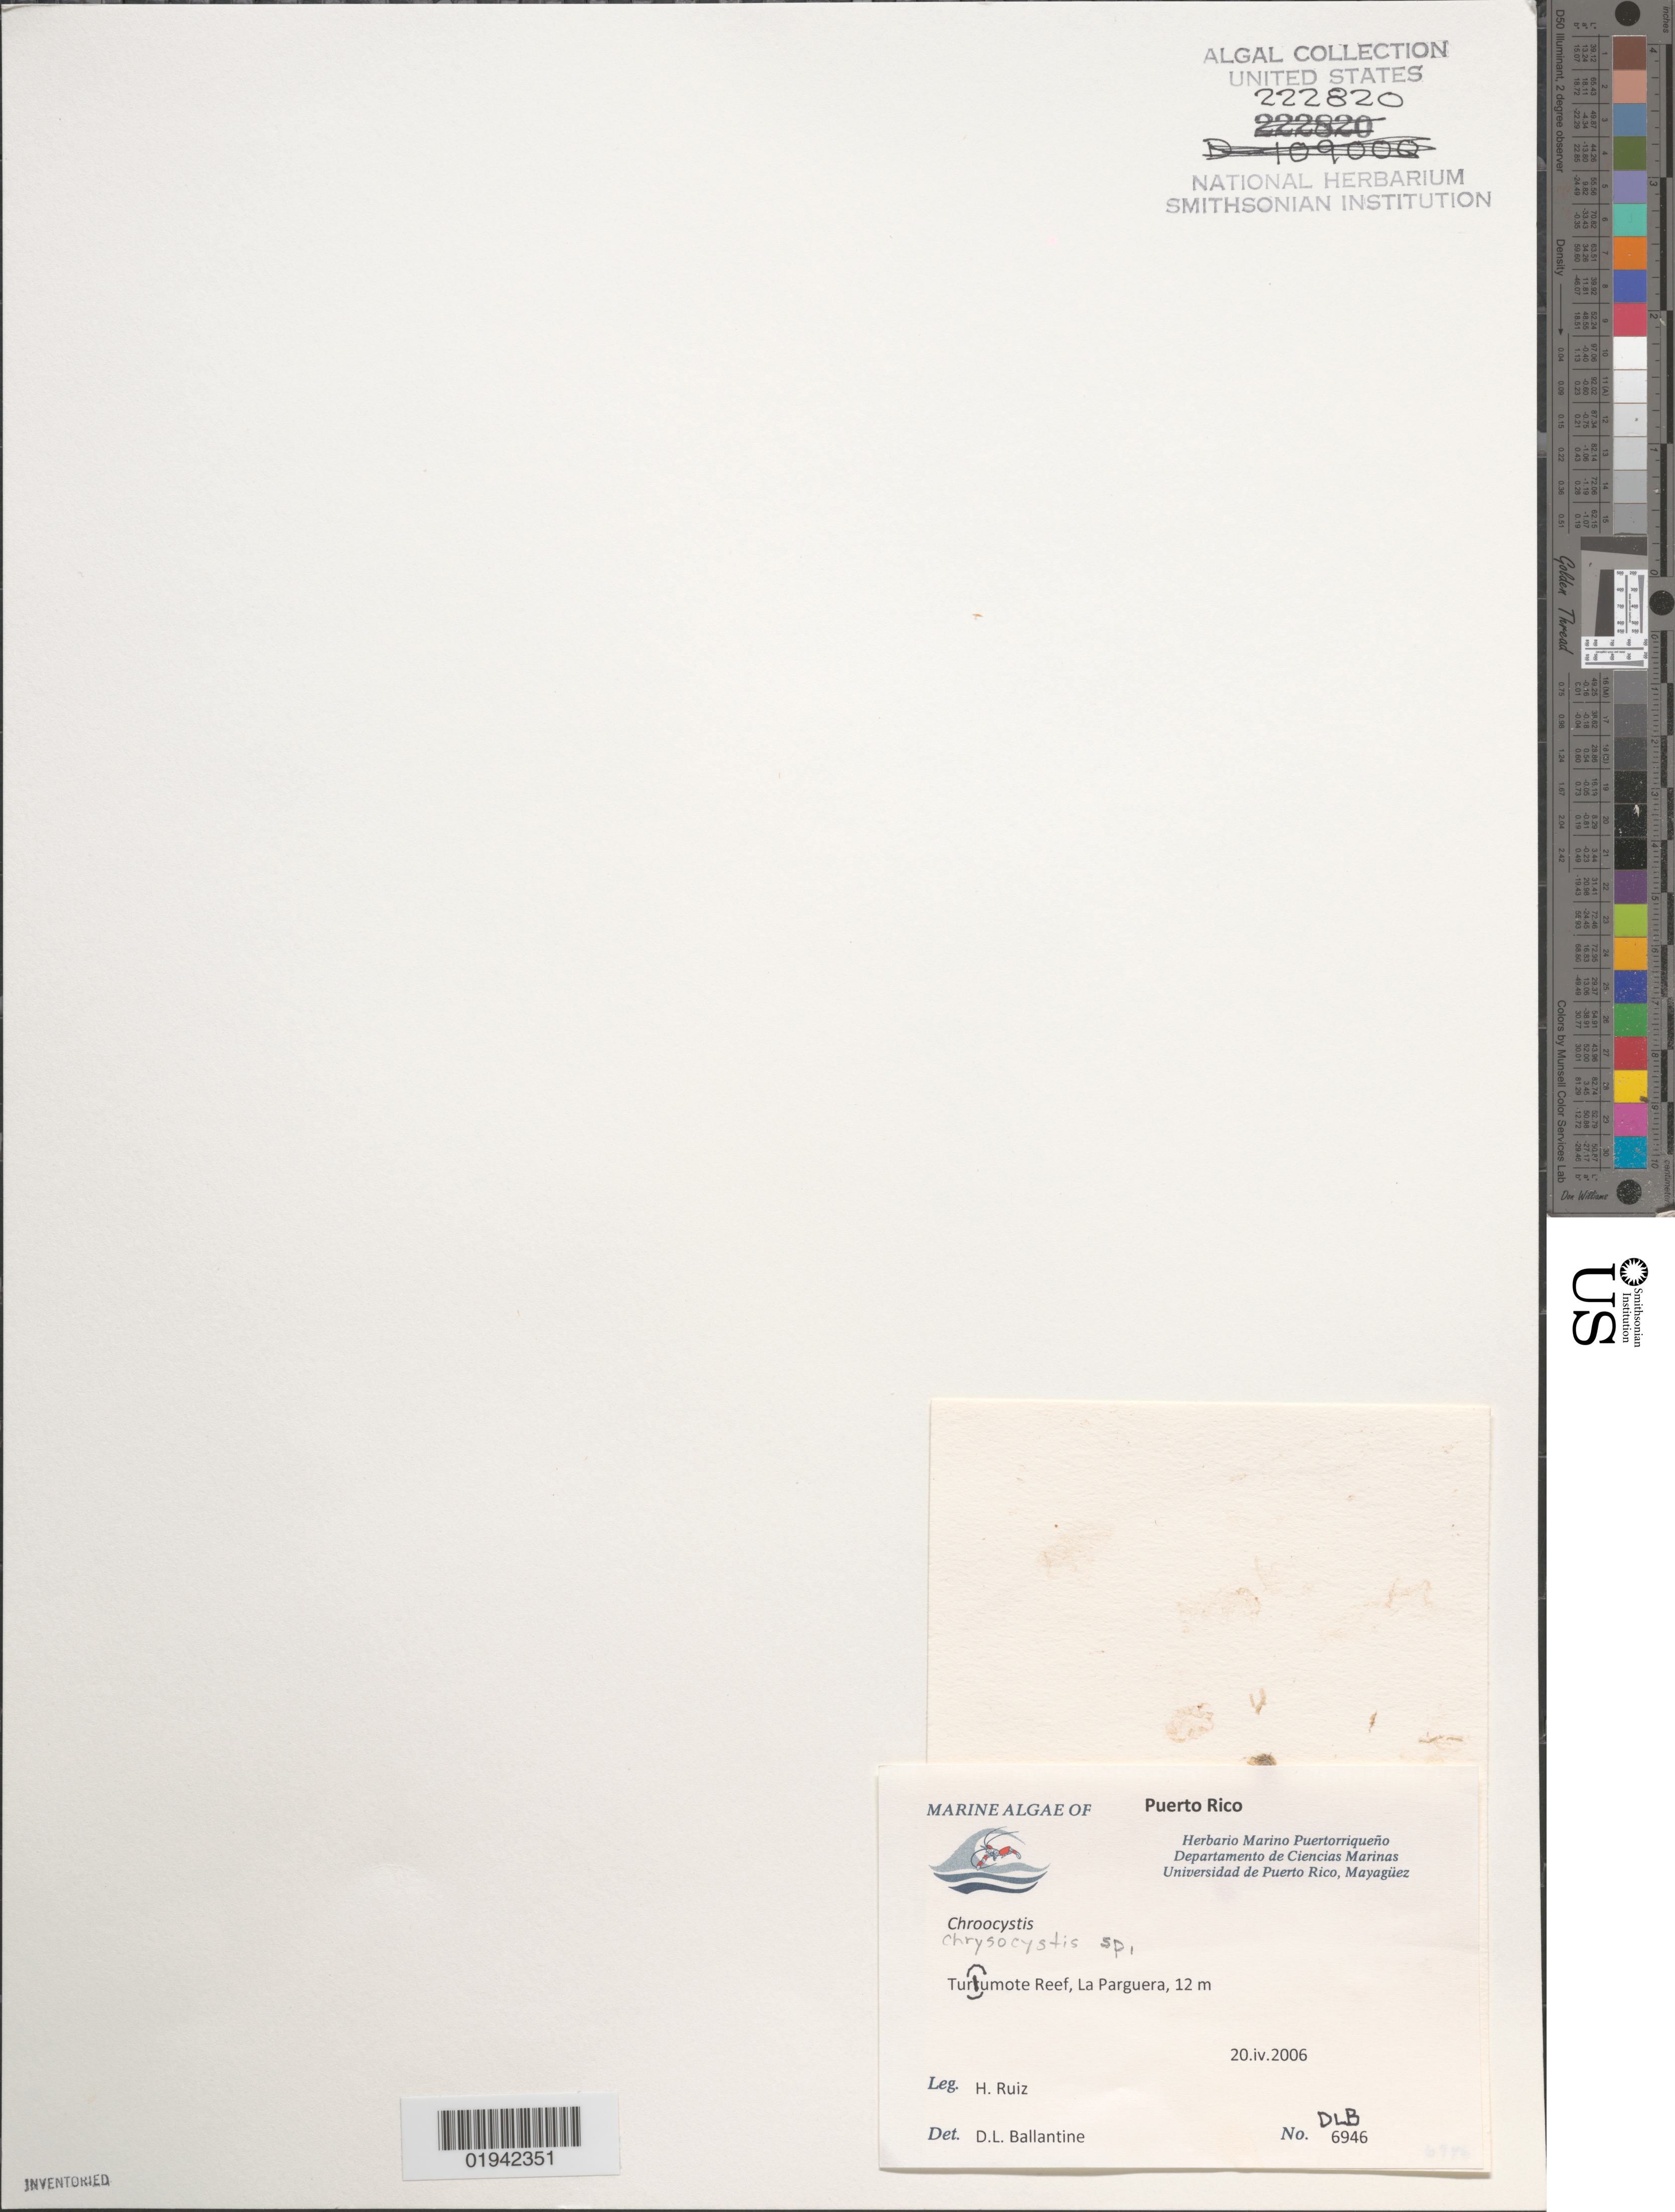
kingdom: Chromista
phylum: Ochrophyta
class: Dictyochophyceae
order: Sarcinochrysidales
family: Sarcinochrysidaceae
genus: Chrysocystis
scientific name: Chrysocystis sp.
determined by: Ballantine, D. L.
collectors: H. Ruiz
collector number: DLB 6946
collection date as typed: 20 Apr 2006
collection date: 2006-04-20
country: Puerto Rico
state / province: Lajas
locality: Turumote Reef, La Parguera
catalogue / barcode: US 222820